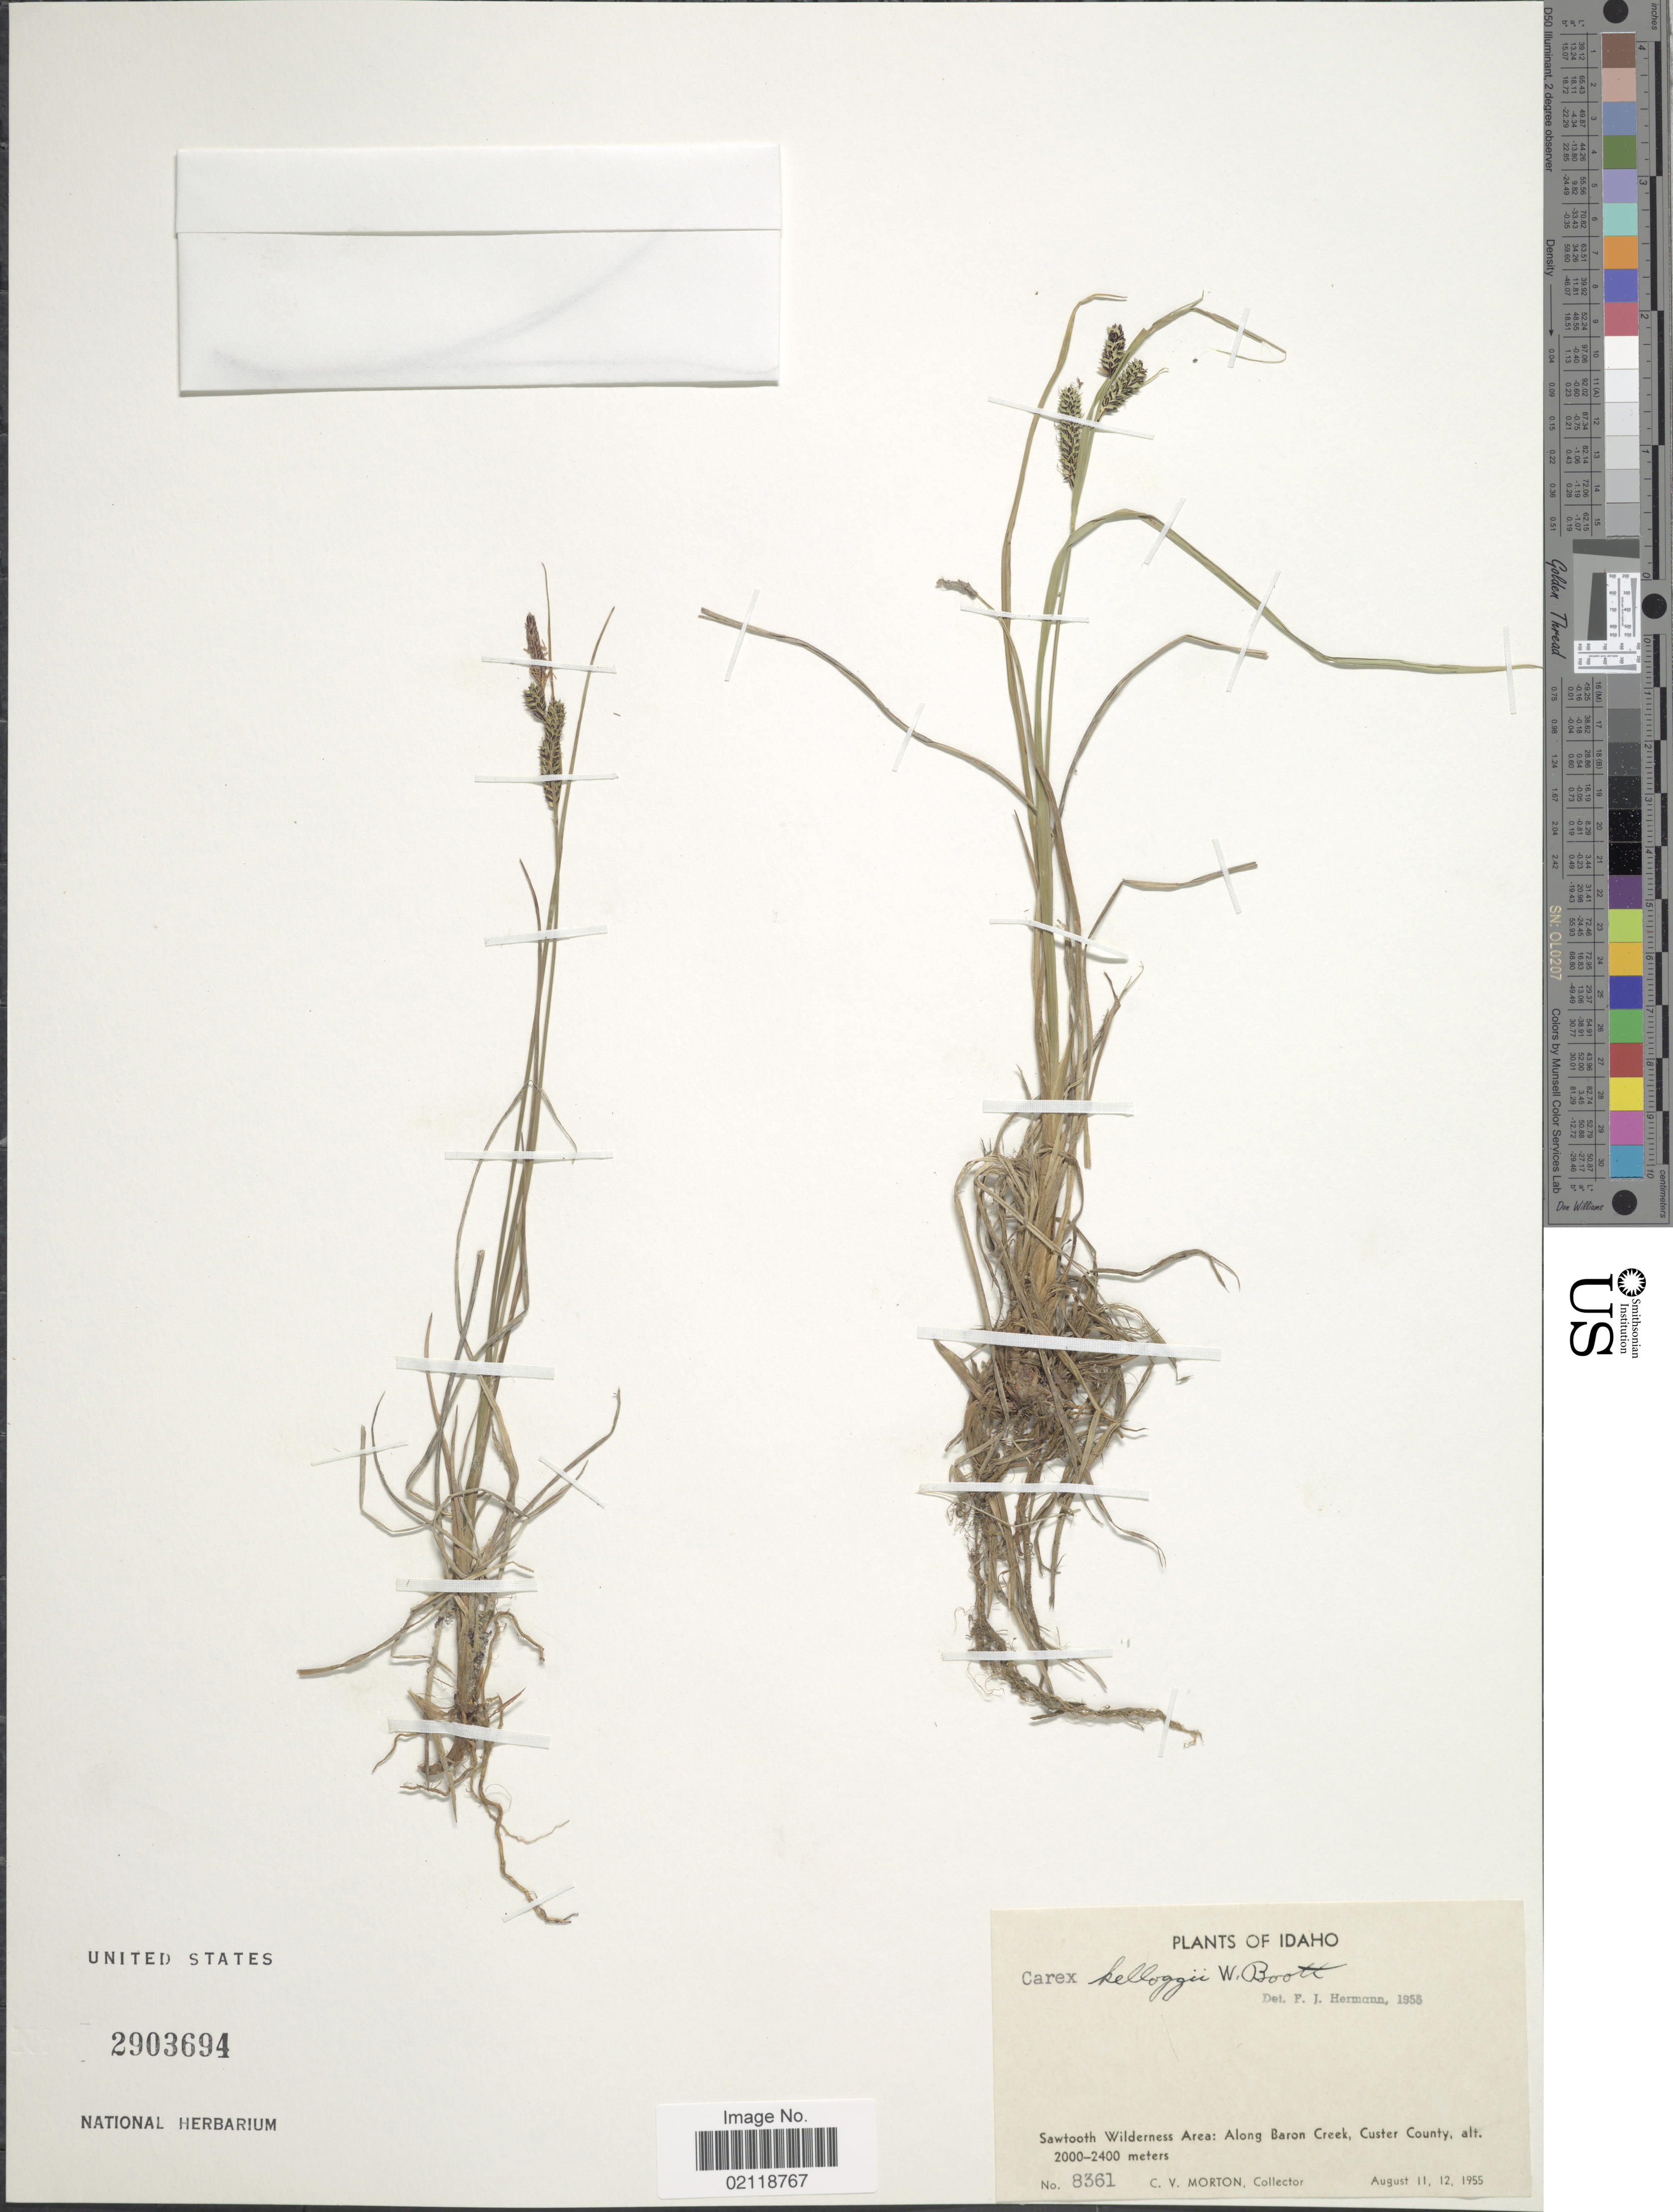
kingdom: Plantae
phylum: Tracheophyta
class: Liliopsida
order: Poales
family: Cyperaceae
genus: Carex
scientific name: Carex kelloggii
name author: W. Boott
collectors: C. V. Morton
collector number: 8361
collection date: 1955-08-11/1955-08-12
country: United States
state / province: Idaho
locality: Sawtooth Wilderness Area: Along Baron Creek, Custer County.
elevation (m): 2000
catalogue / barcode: US 2903694